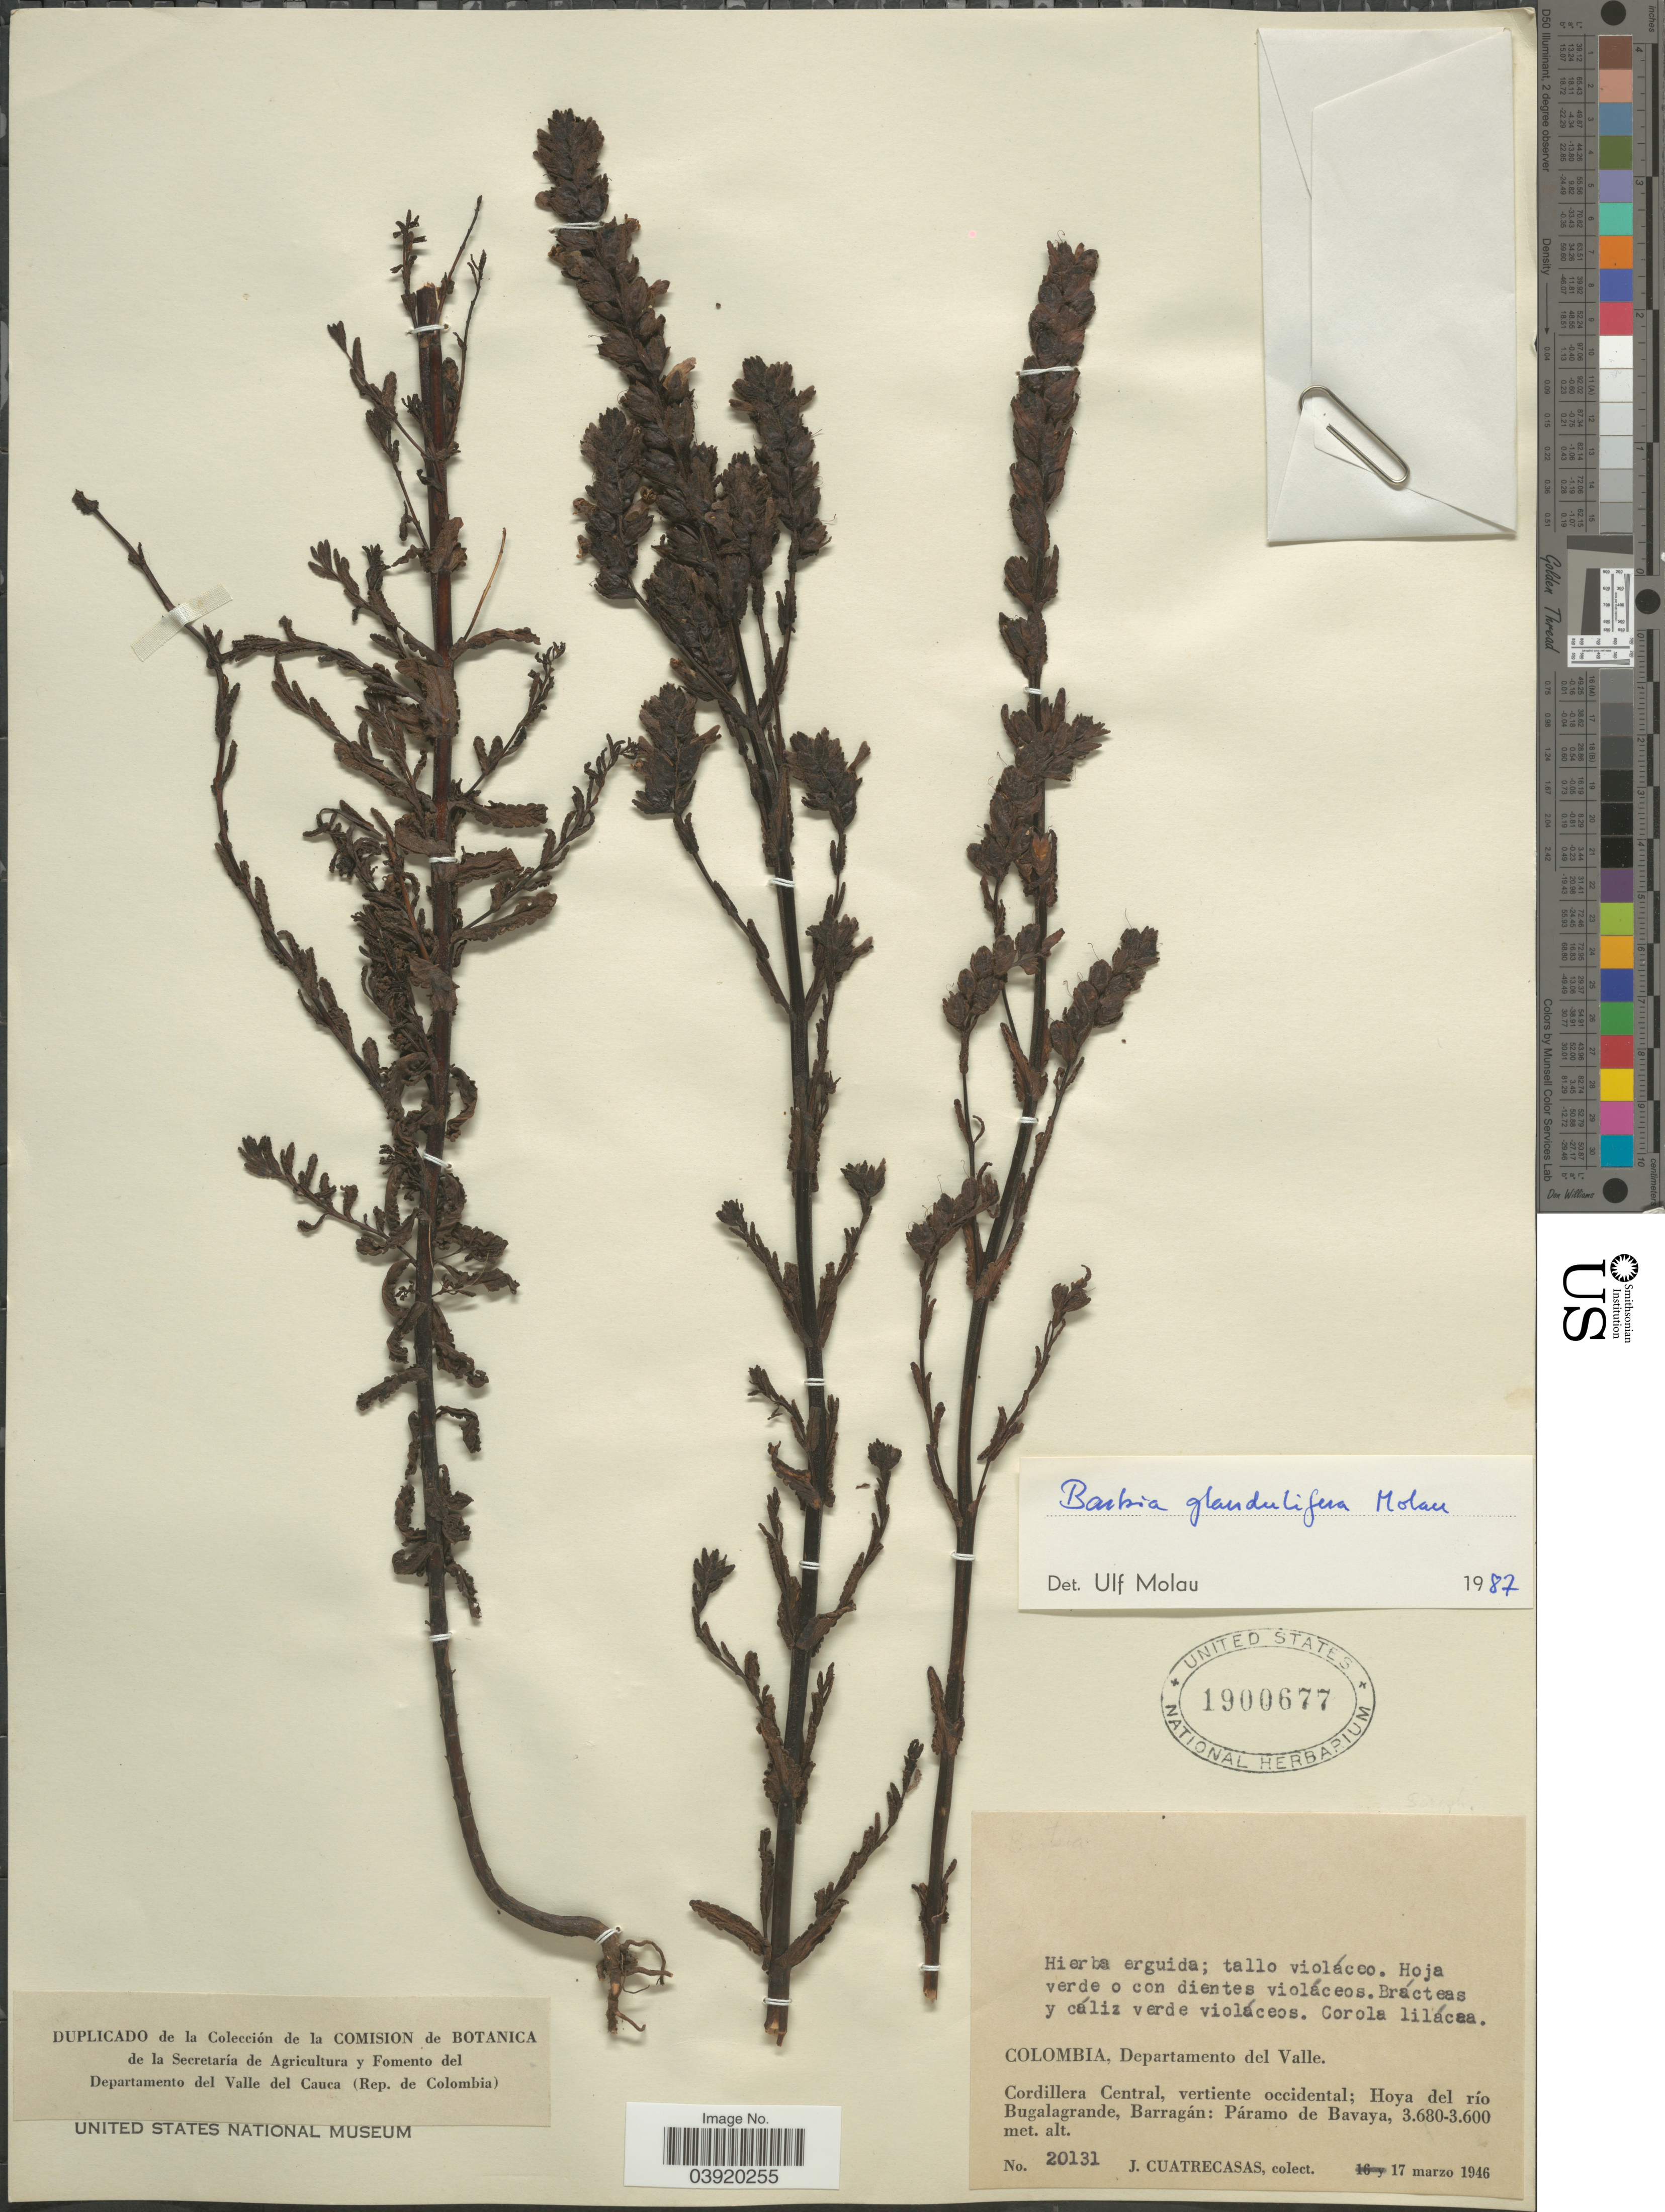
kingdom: Plantae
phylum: Tracheophyta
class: Magnoliopsida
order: Lamiales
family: Orobanchaceae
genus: Bartsia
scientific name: Bartsia glandulifera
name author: Molau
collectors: J. Cuatrecasas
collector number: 20131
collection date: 1946-03-17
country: Colombia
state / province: Valle del Cauca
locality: Departamento del Valle. Cordillera Central, vertiente occidental; Hoya del río Bugalagrande, Barragán: Páramo de Bavaya.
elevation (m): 3600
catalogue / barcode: US 1900677